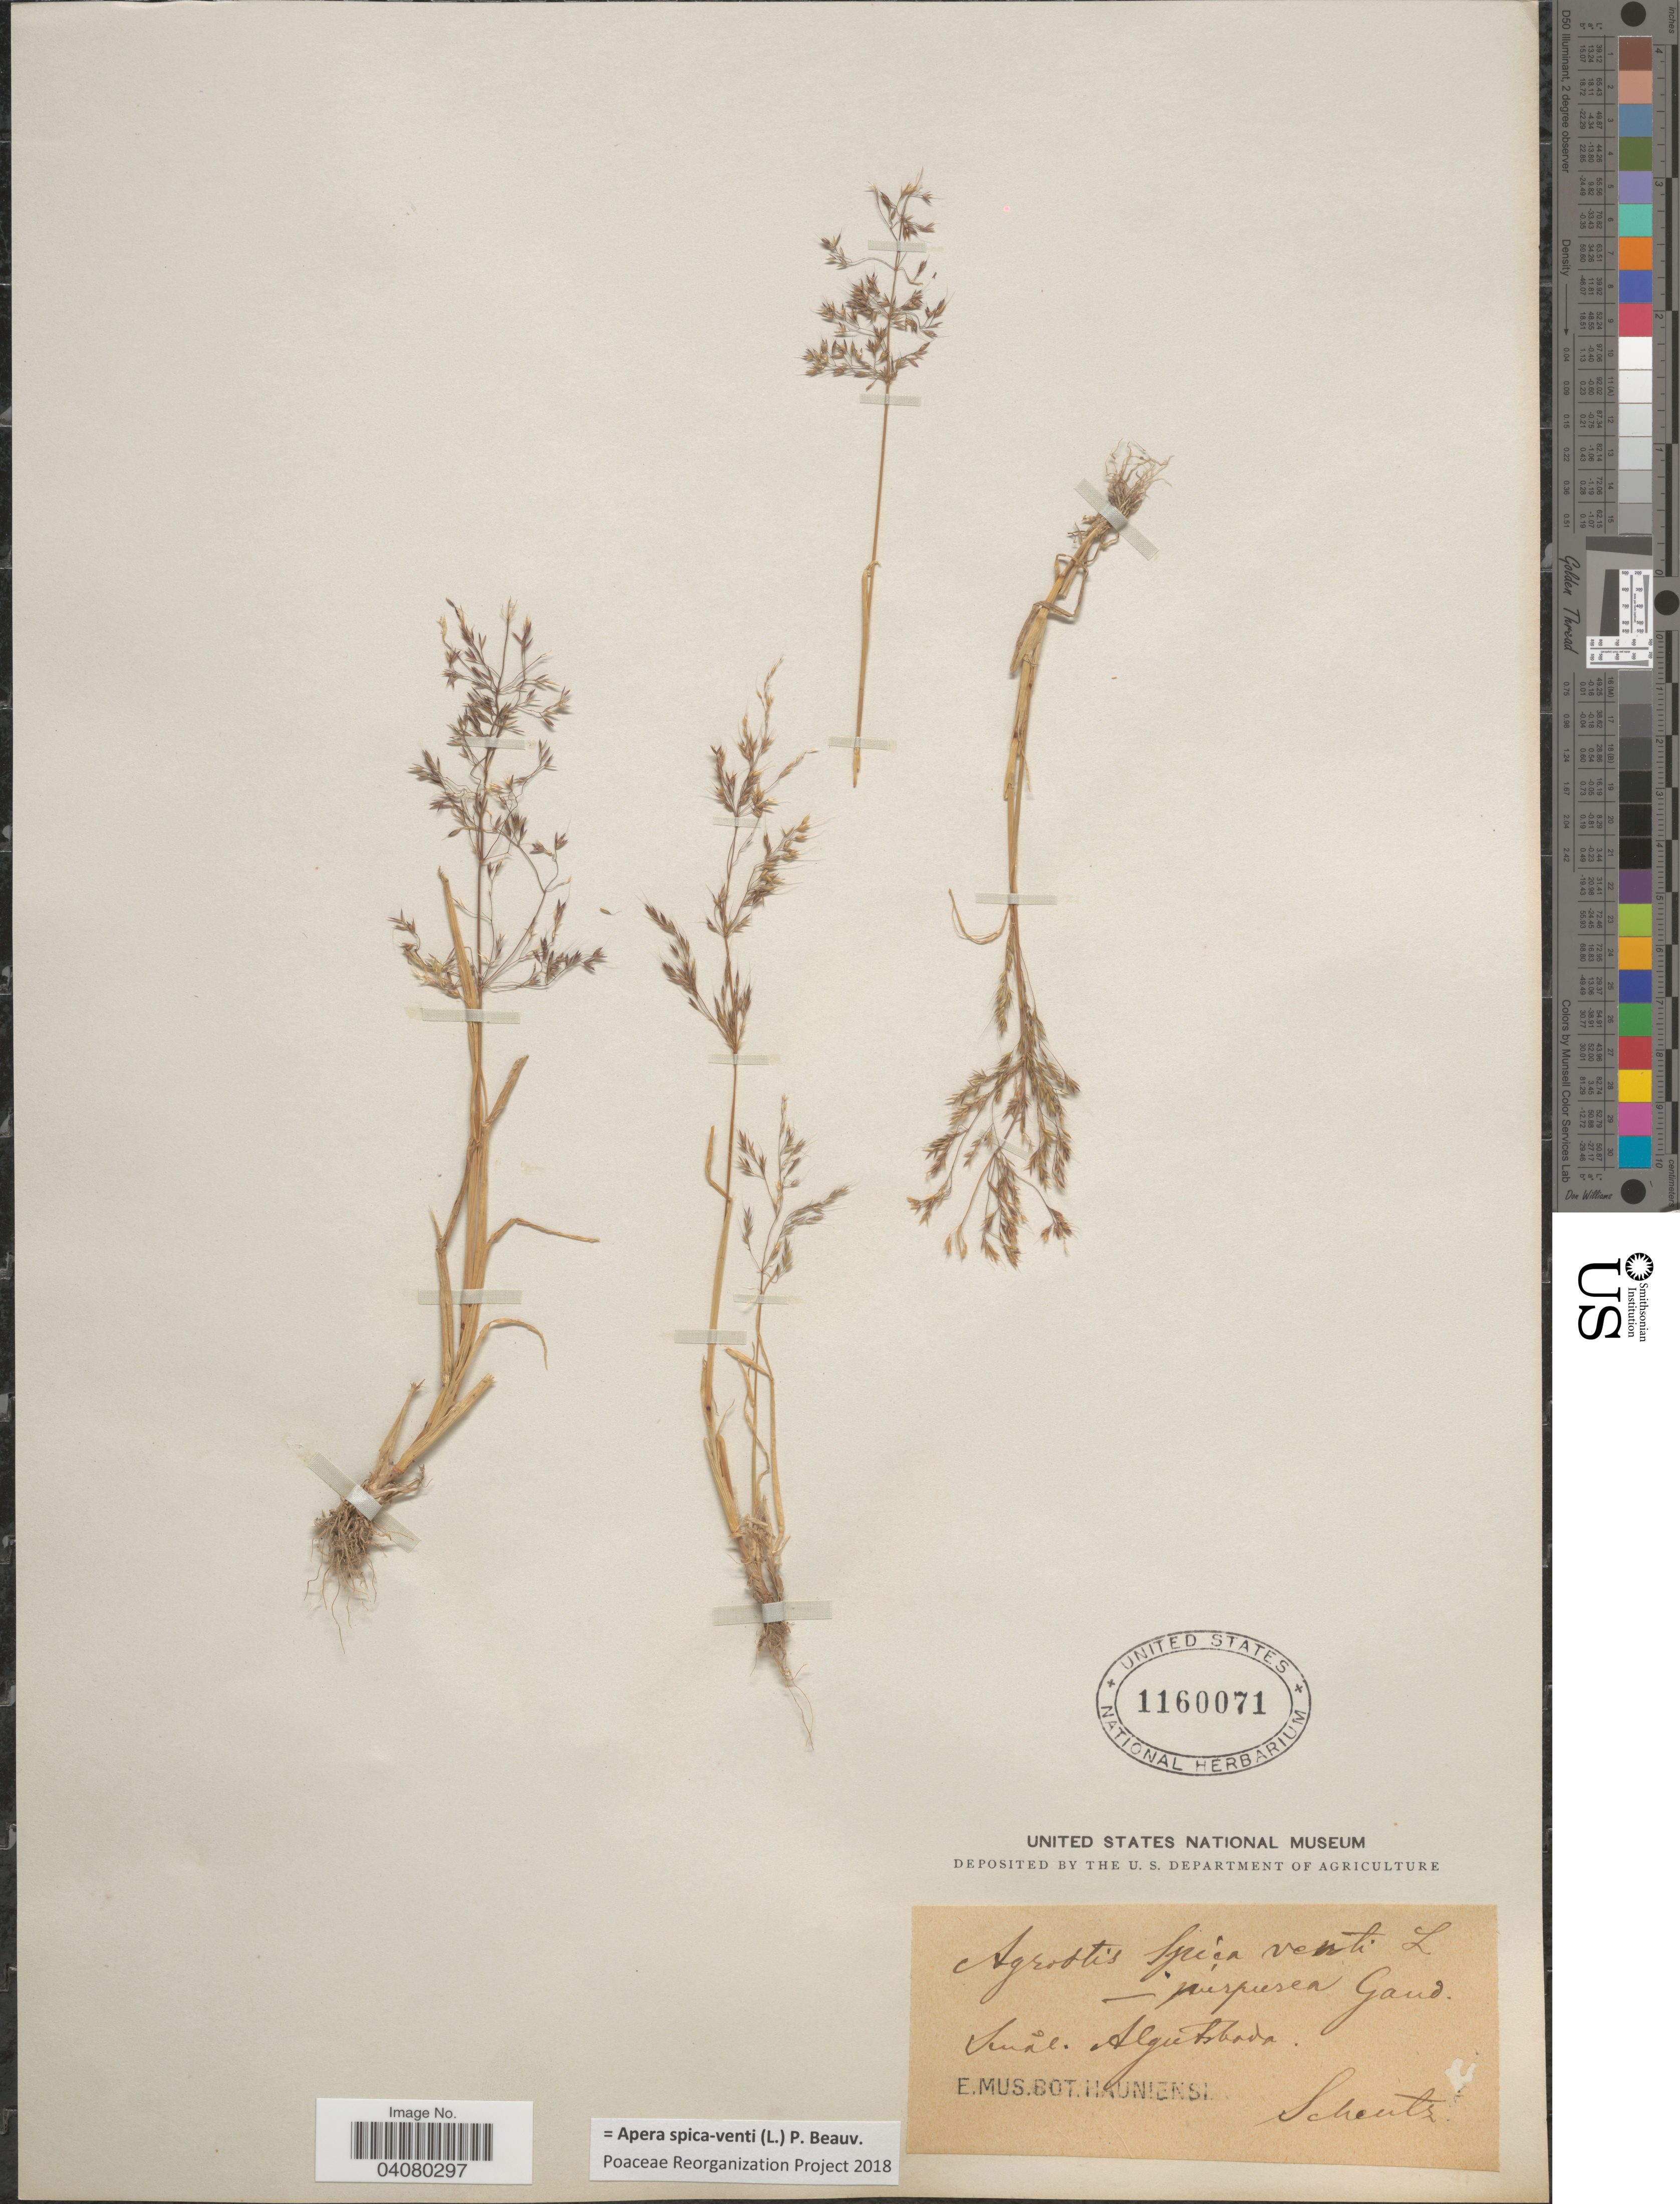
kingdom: Plantae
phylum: Tracheophyta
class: Liliopsida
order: Poales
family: Poaceae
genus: Apera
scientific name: Apera spica-venti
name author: (L.) P. Beauv.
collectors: Scheutz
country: Sweden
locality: Smål, Algutsboda.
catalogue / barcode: US 1160071